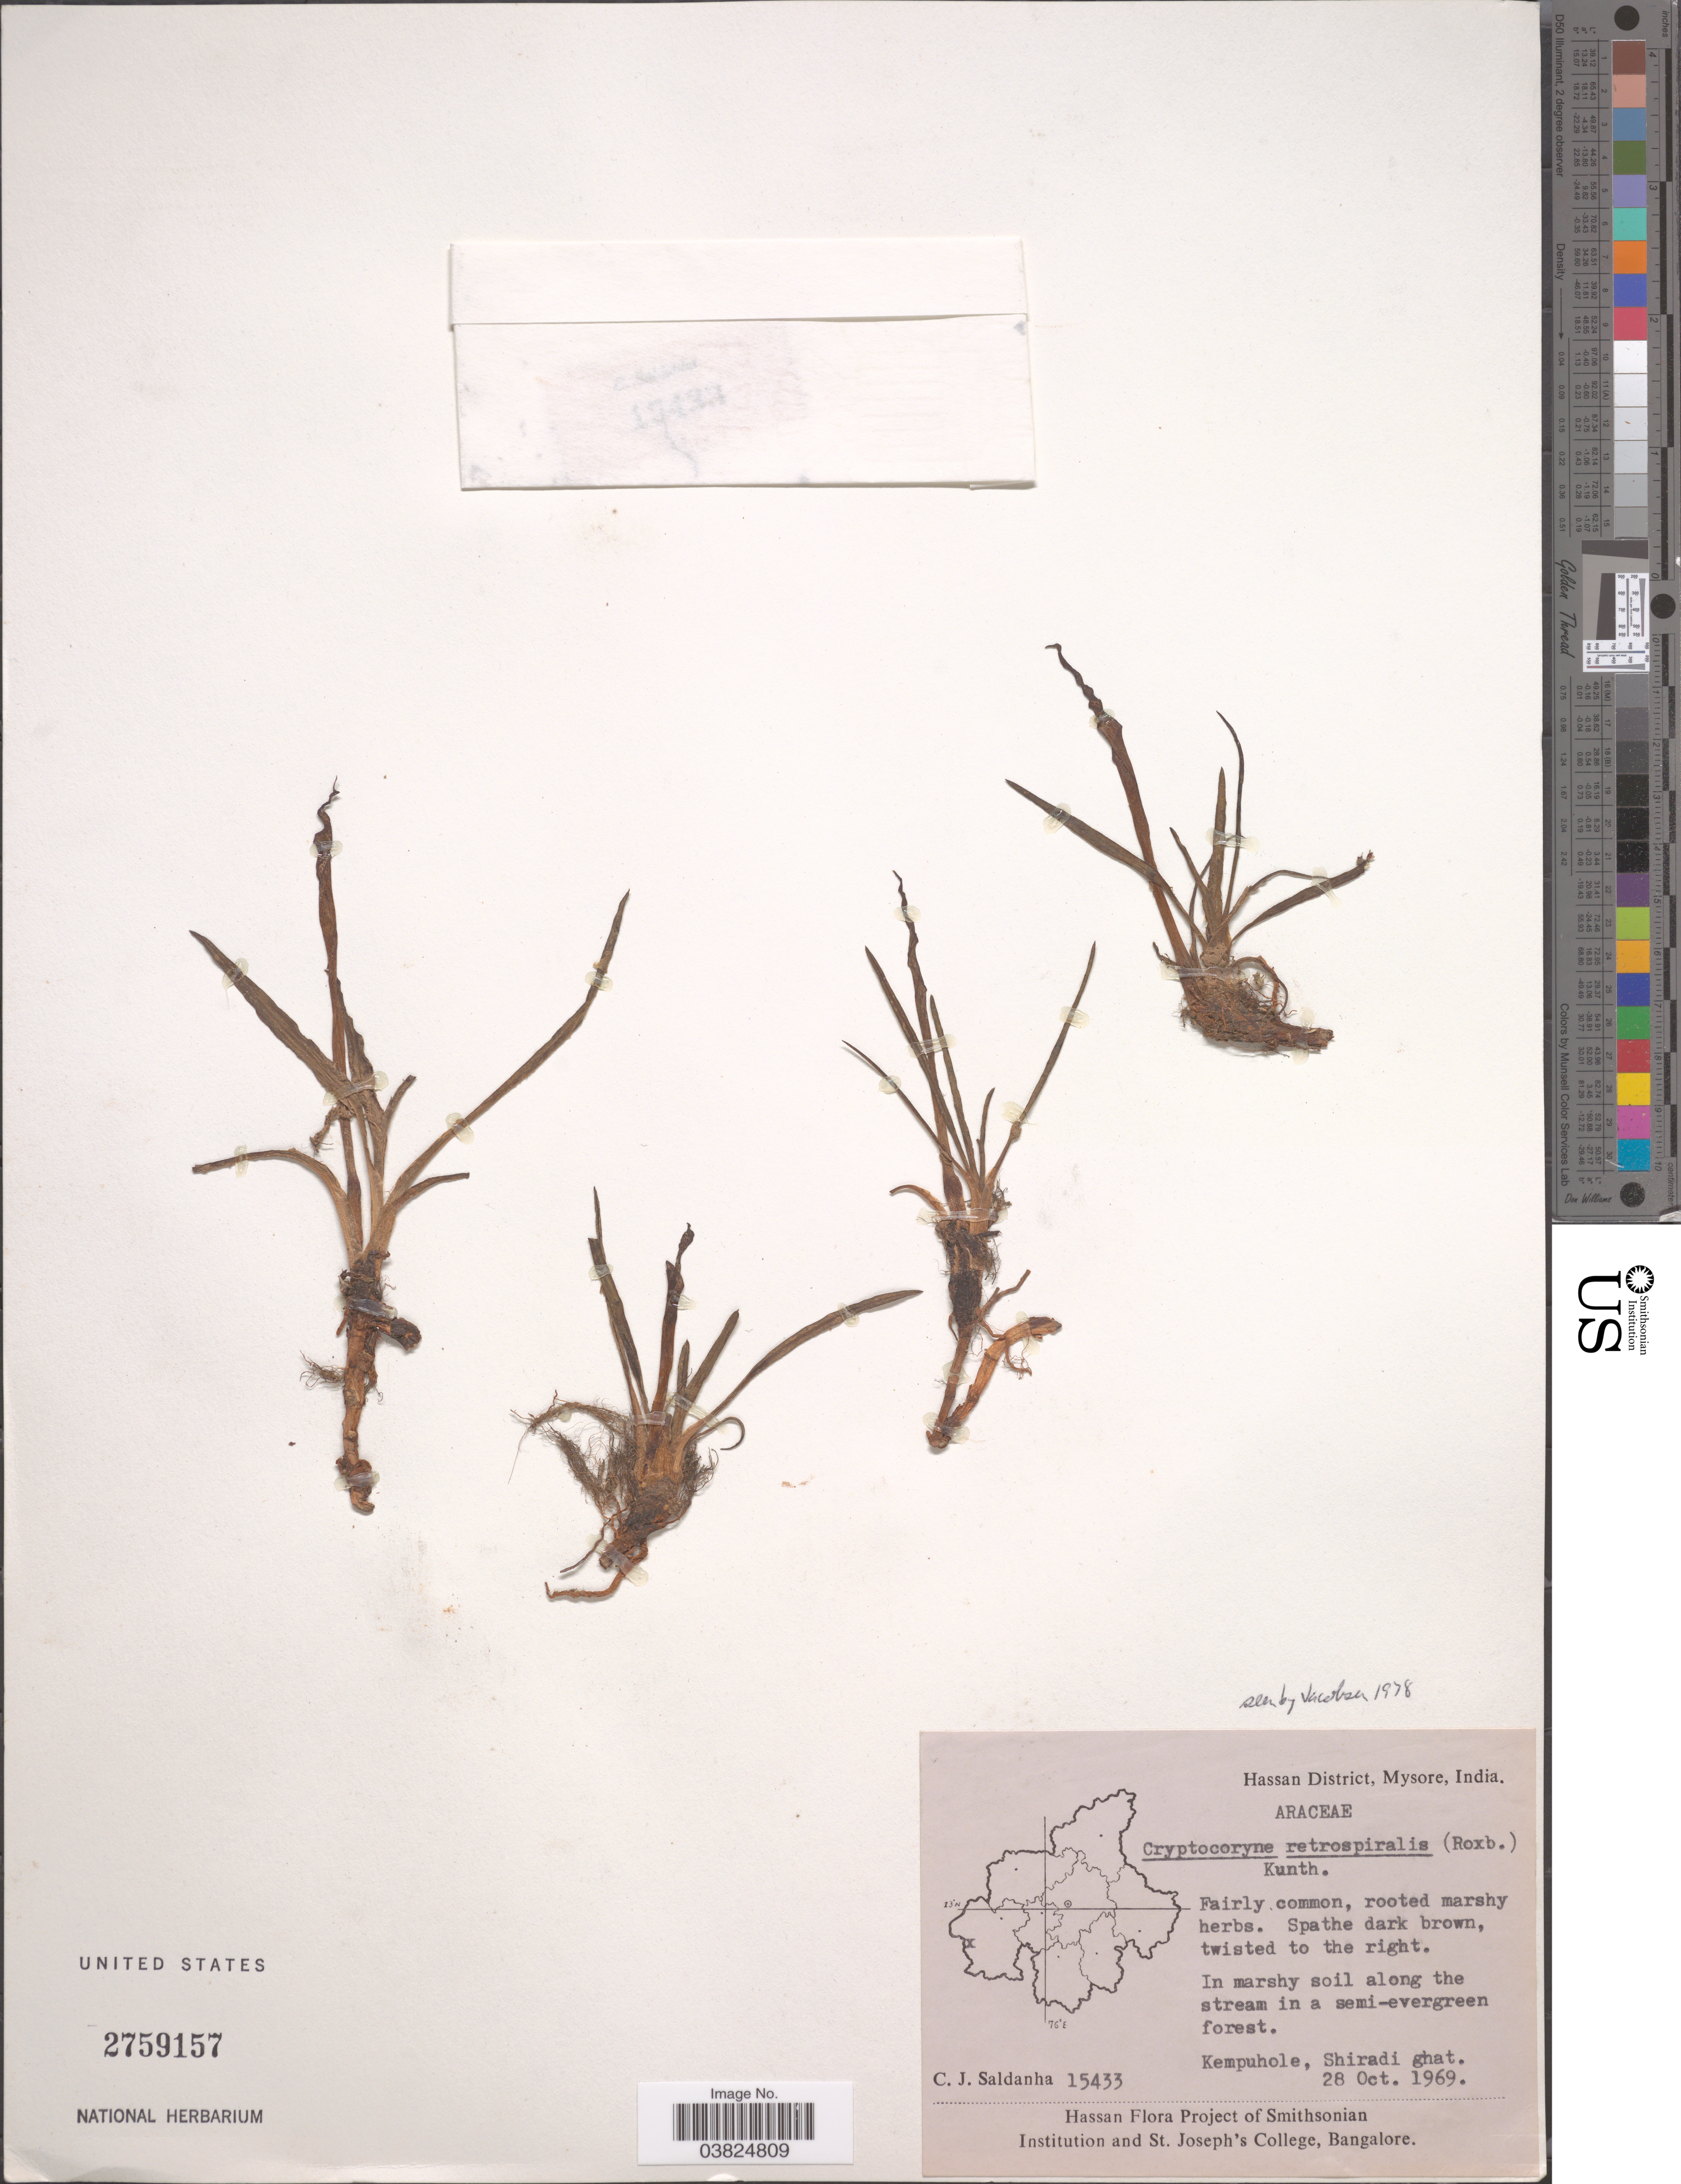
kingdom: Plantae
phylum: Tracheophyta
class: Liliopsida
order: Alismatales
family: Araceae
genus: Cryptocoryne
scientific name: Cryptocoryne retrospiralis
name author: (Roxb.) Kunth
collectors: C. J. Saldanha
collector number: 15433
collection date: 1969-10-28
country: India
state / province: Karnataka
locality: Hassan District, Mysore. Kempuhole, Shiradi ghat.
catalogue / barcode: US 2759157